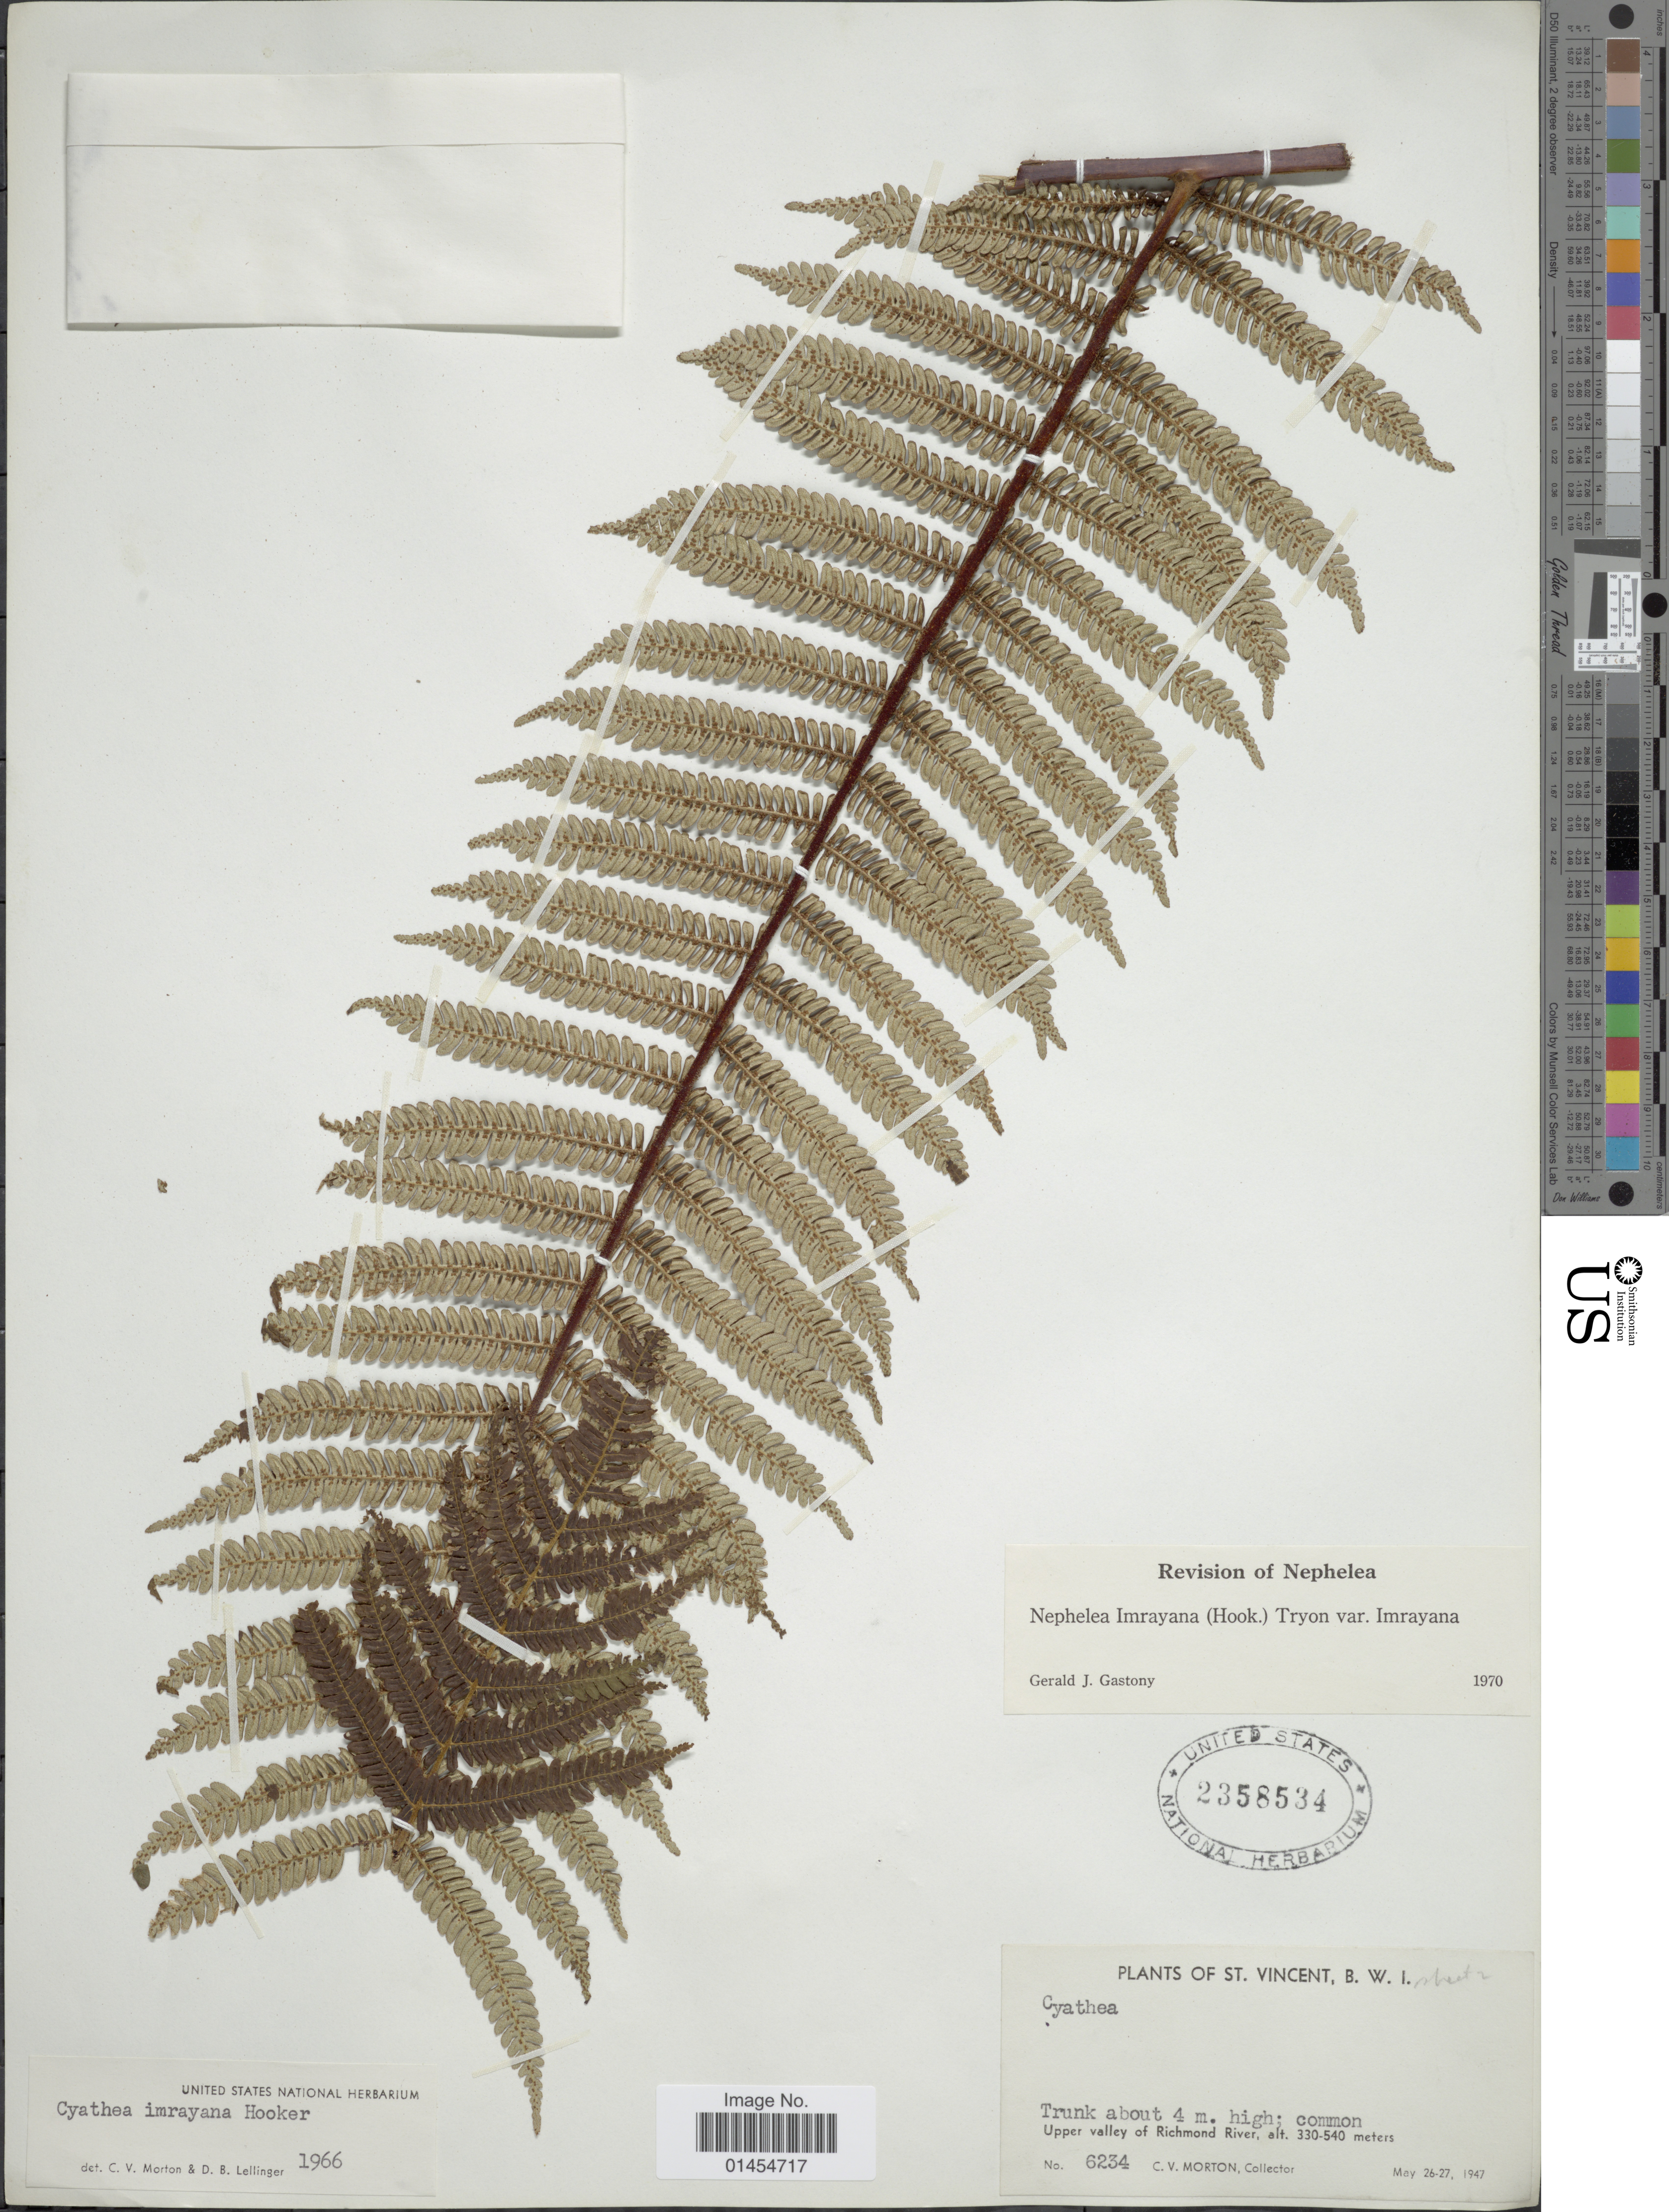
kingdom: Plantae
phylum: Tracheophyta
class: Polypodiopsida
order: Cyatheales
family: Cyatheaceae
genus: Alsophila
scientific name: Alsophila imrayana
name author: (Hook.) D.S. Conant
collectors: C. V. Morton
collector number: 6234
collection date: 1947-05-26/1947-05-27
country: St. Vincent - Grenadines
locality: St. Vincent, B.W.I. Upper valley of Richmond River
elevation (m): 330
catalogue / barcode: US 2358534